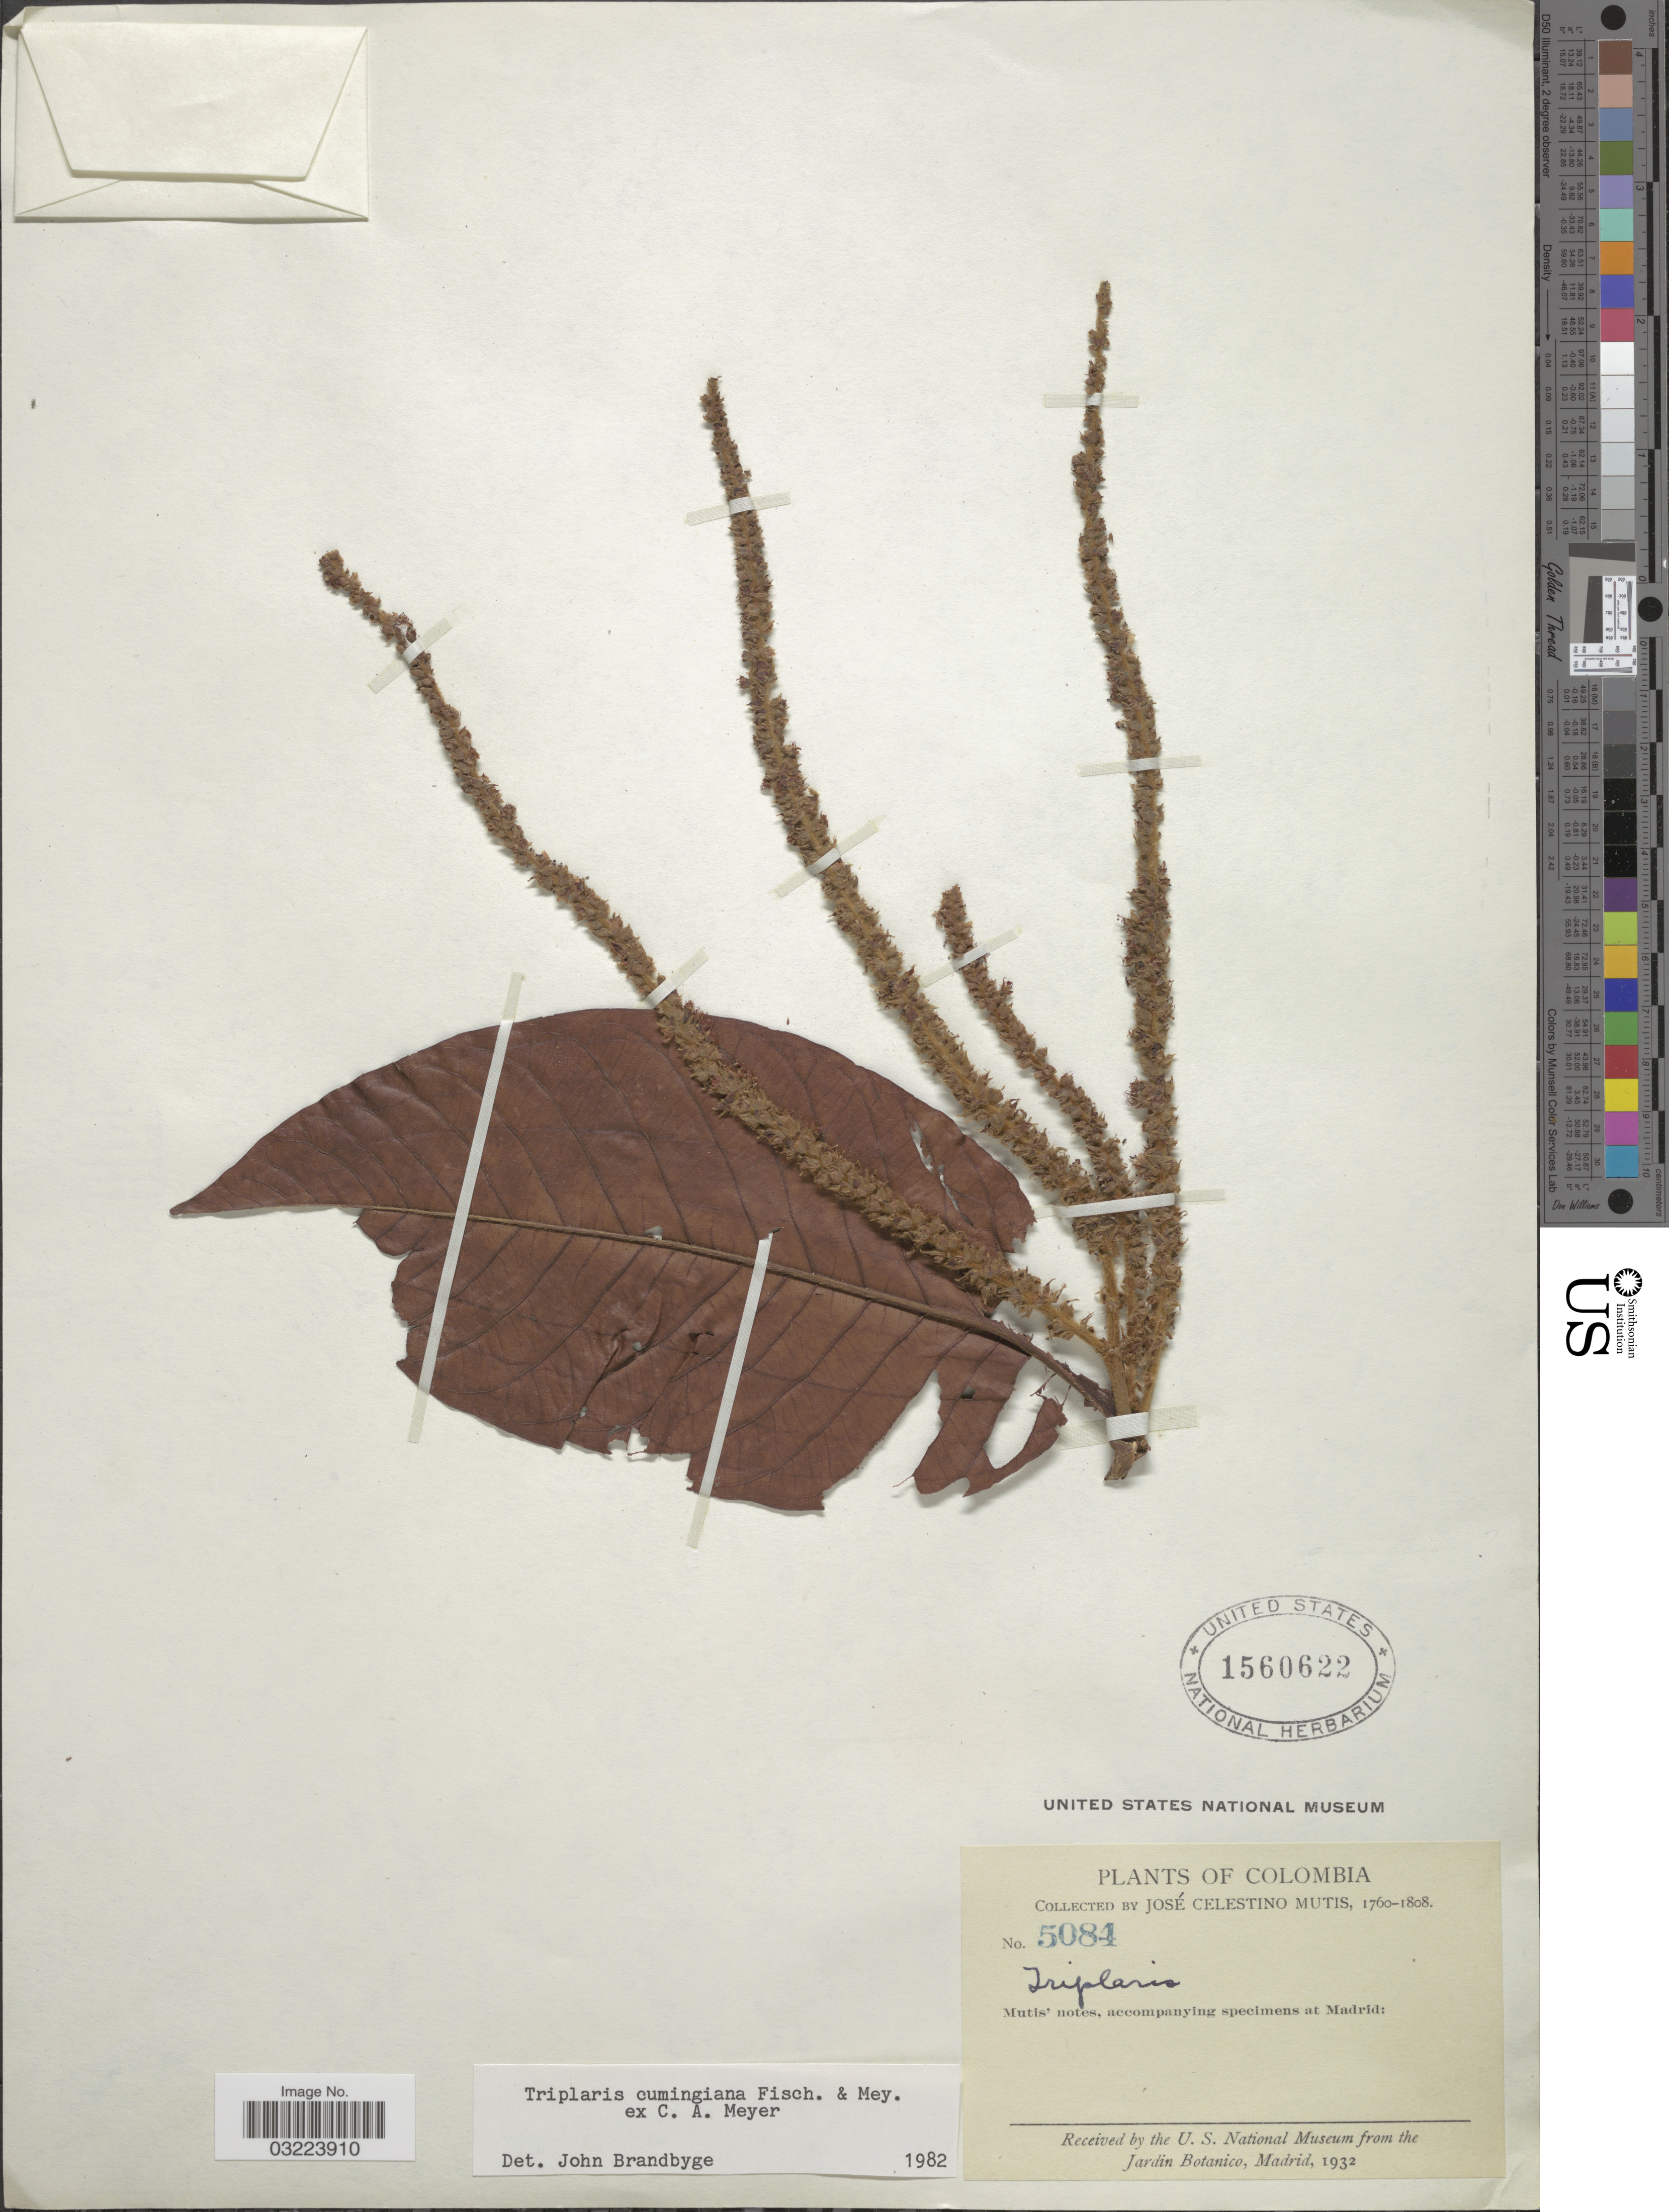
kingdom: Plantae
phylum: Tracheophyta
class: Magnoliopsida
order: Caryophyllales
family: Polygonaceae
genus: Triplaris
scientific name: Triplaris cumingiana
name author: Fisch. & C.A. Mey. ex C.A. Mey.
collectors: J. C. B. Mutis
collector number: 5084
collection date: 1760/1808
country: Colombia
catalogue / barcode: US 1560622